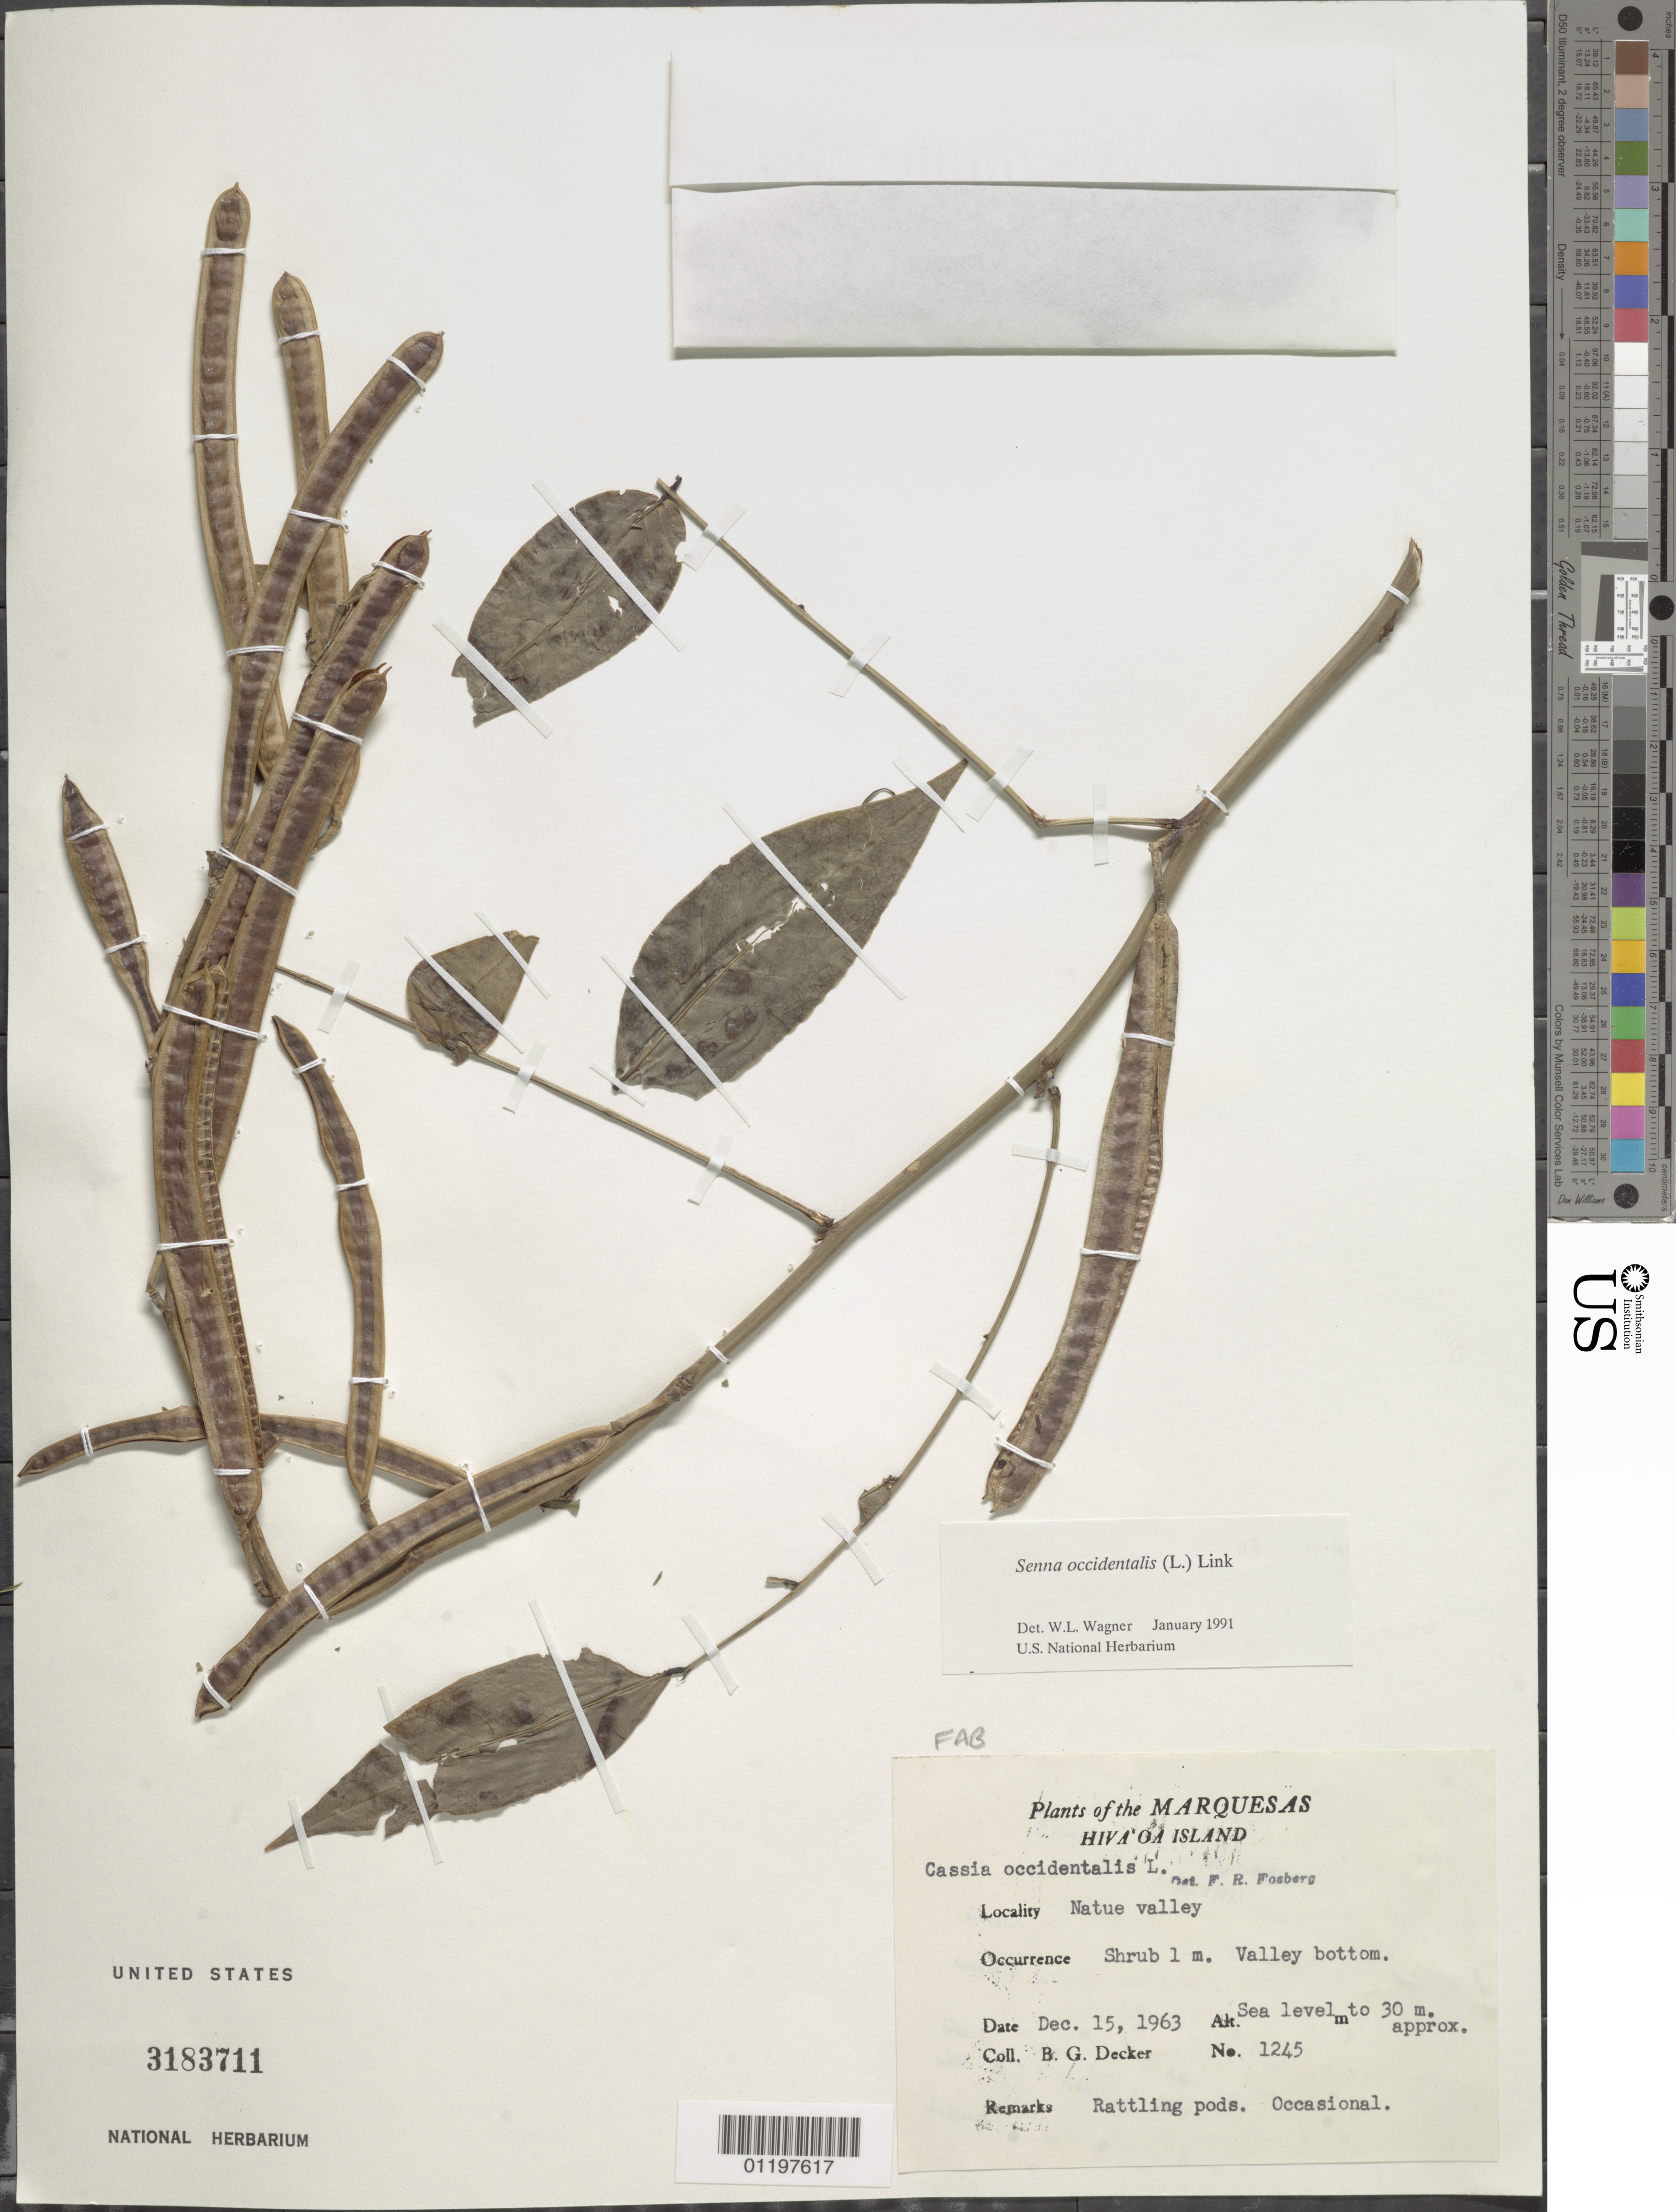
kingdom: Plantae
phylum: Tracheophyta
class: Magnoliopsida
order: Fabales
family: Fabaceae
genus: Senna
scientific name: Senna occidentalis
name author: (L.) Link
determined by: Wagner, W. L., (BOT), Smithsonian Institution - National Museum of Natural History (UNITED STATES)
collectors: B. G. Decker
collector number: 1245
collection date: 1963-12-15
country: French Polynesia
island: Hiva Oa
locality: Natue Valley bottom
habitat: Occasional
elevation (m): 0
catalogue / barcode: US 3183711